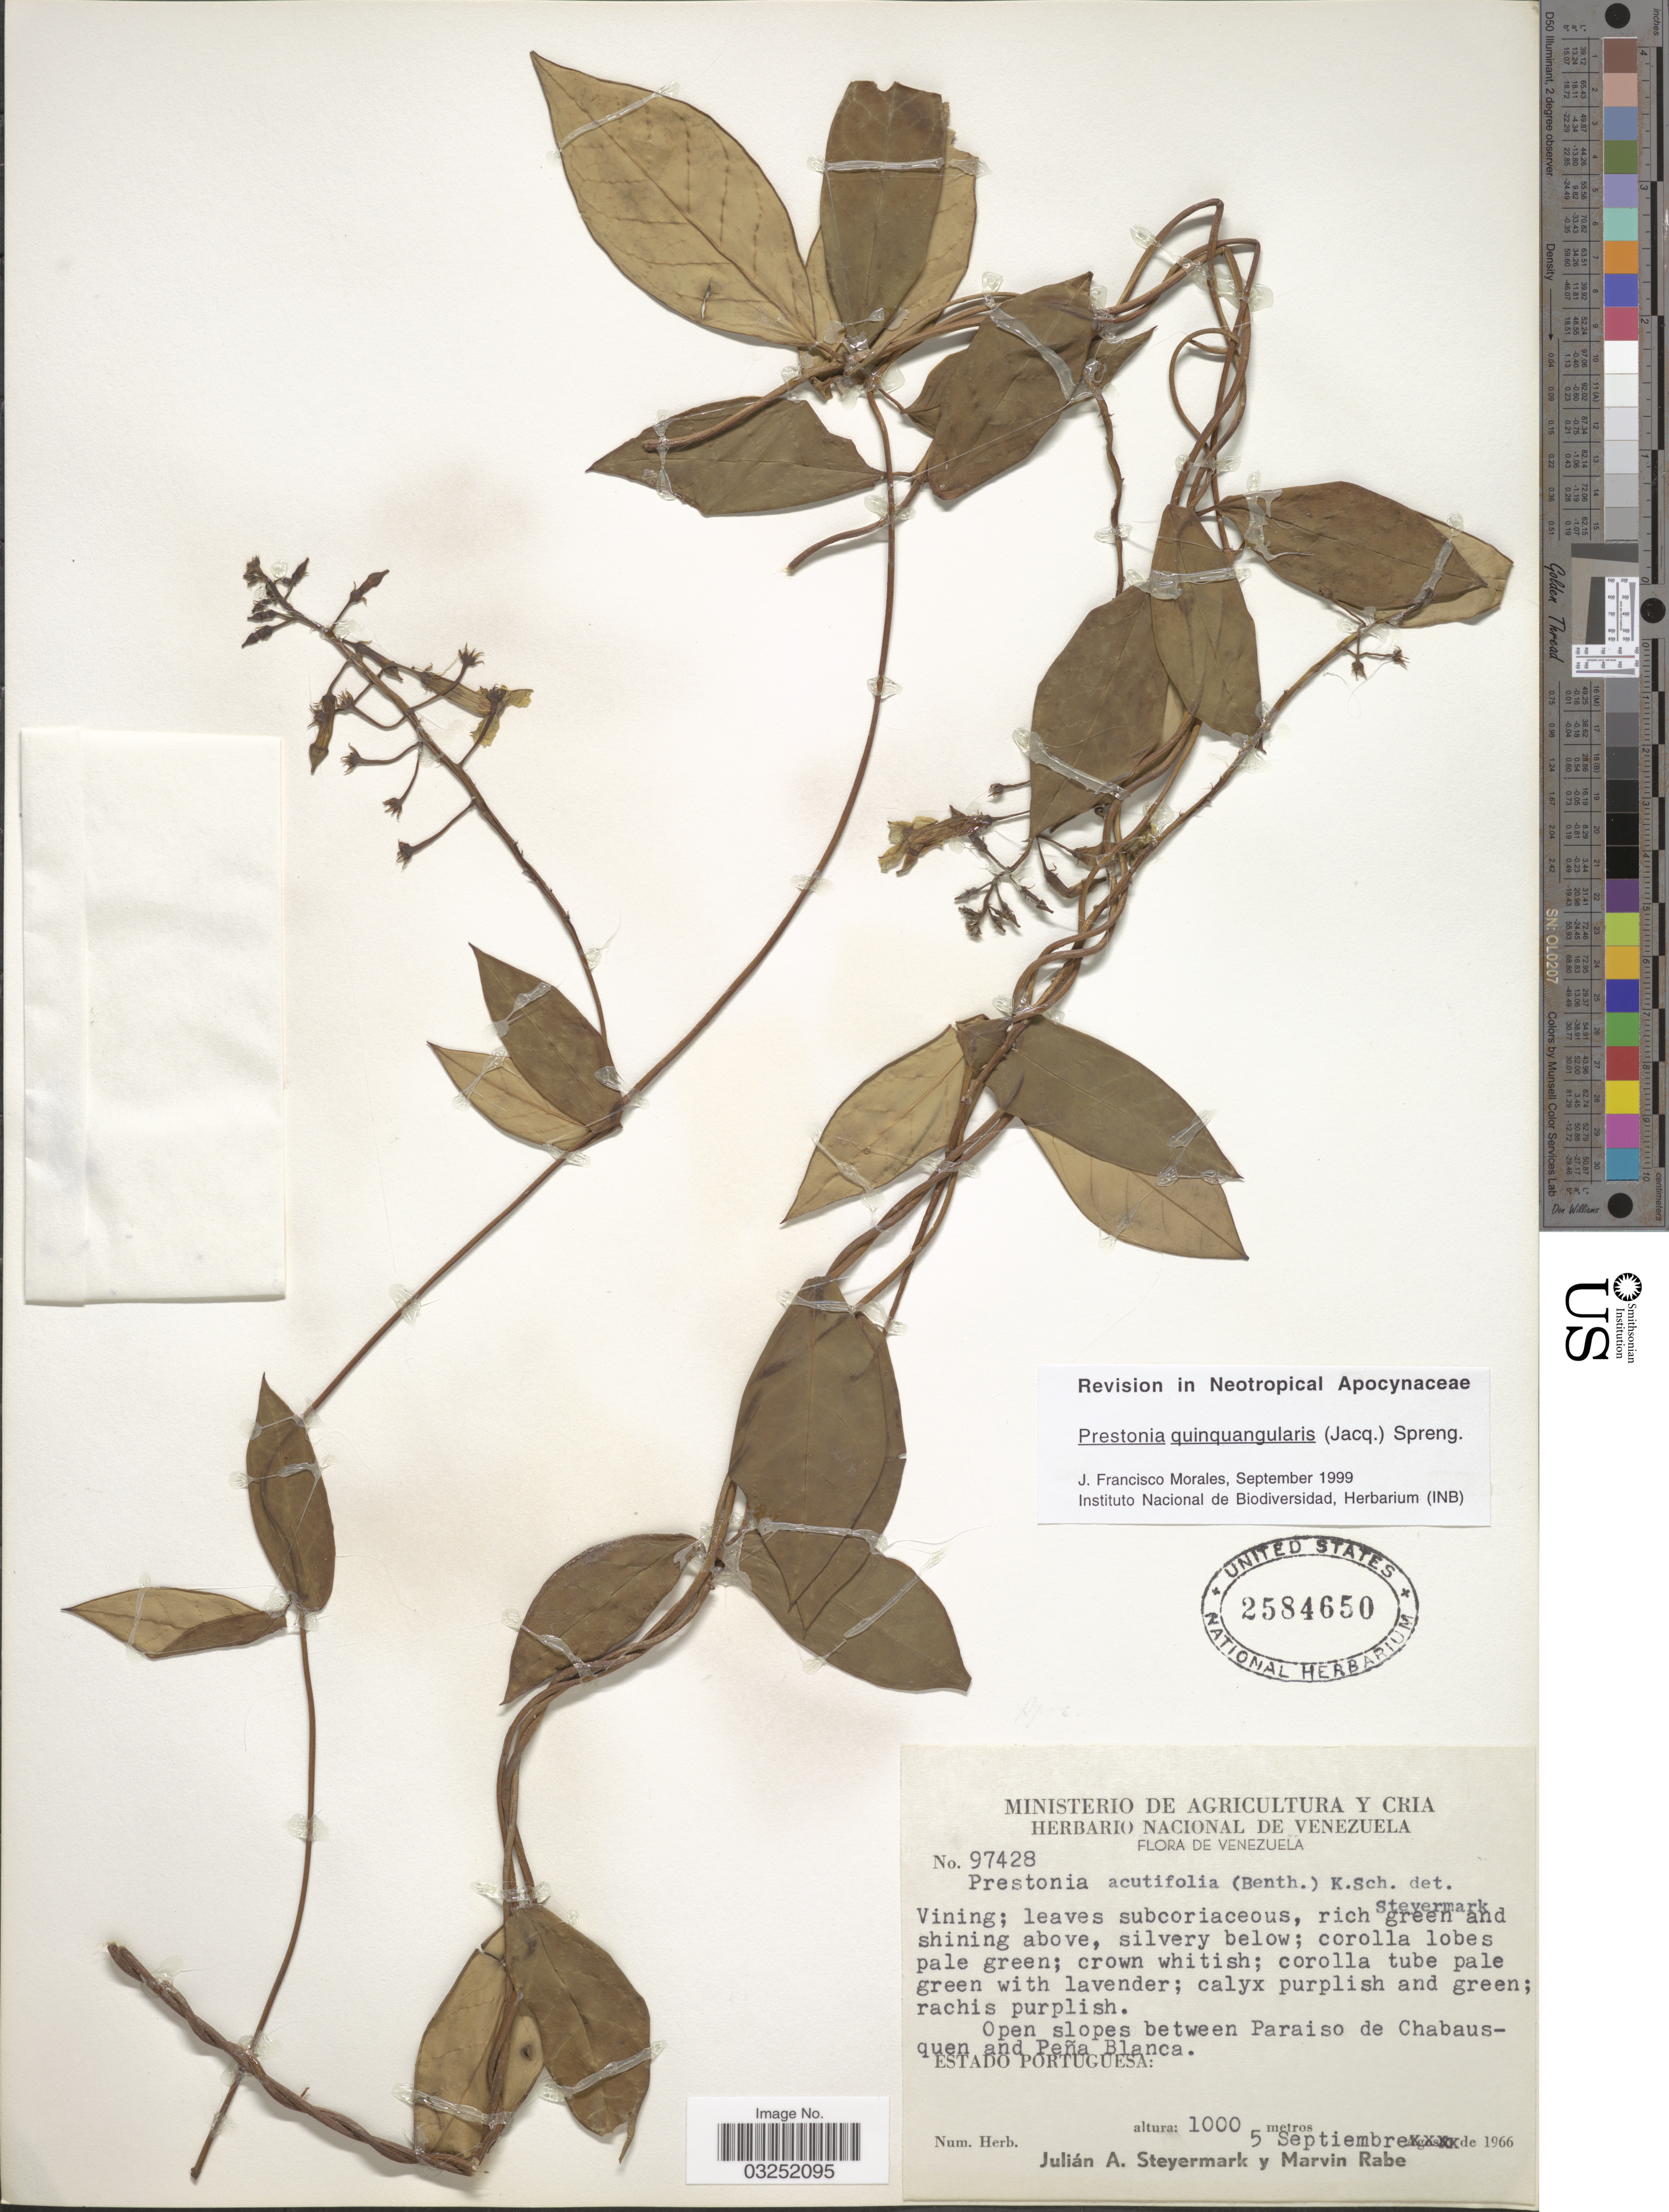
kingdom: Plantae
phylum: Tracheophyta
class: Magnoliopsida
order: Gentianales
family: Apocynaceae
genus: Prestonia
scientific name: Prestonia quinquangularis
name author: (Jacq.) Spreng.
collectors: J. Steyermark & M. Rabe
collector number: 97428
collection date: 1966-09-05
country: Venezuela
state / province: Portuguesa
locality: Open slopes between Paraiso de Chabausquen and Peña Blanca, Estado Portuguesa.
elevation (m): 1000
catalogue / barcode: US 2584650